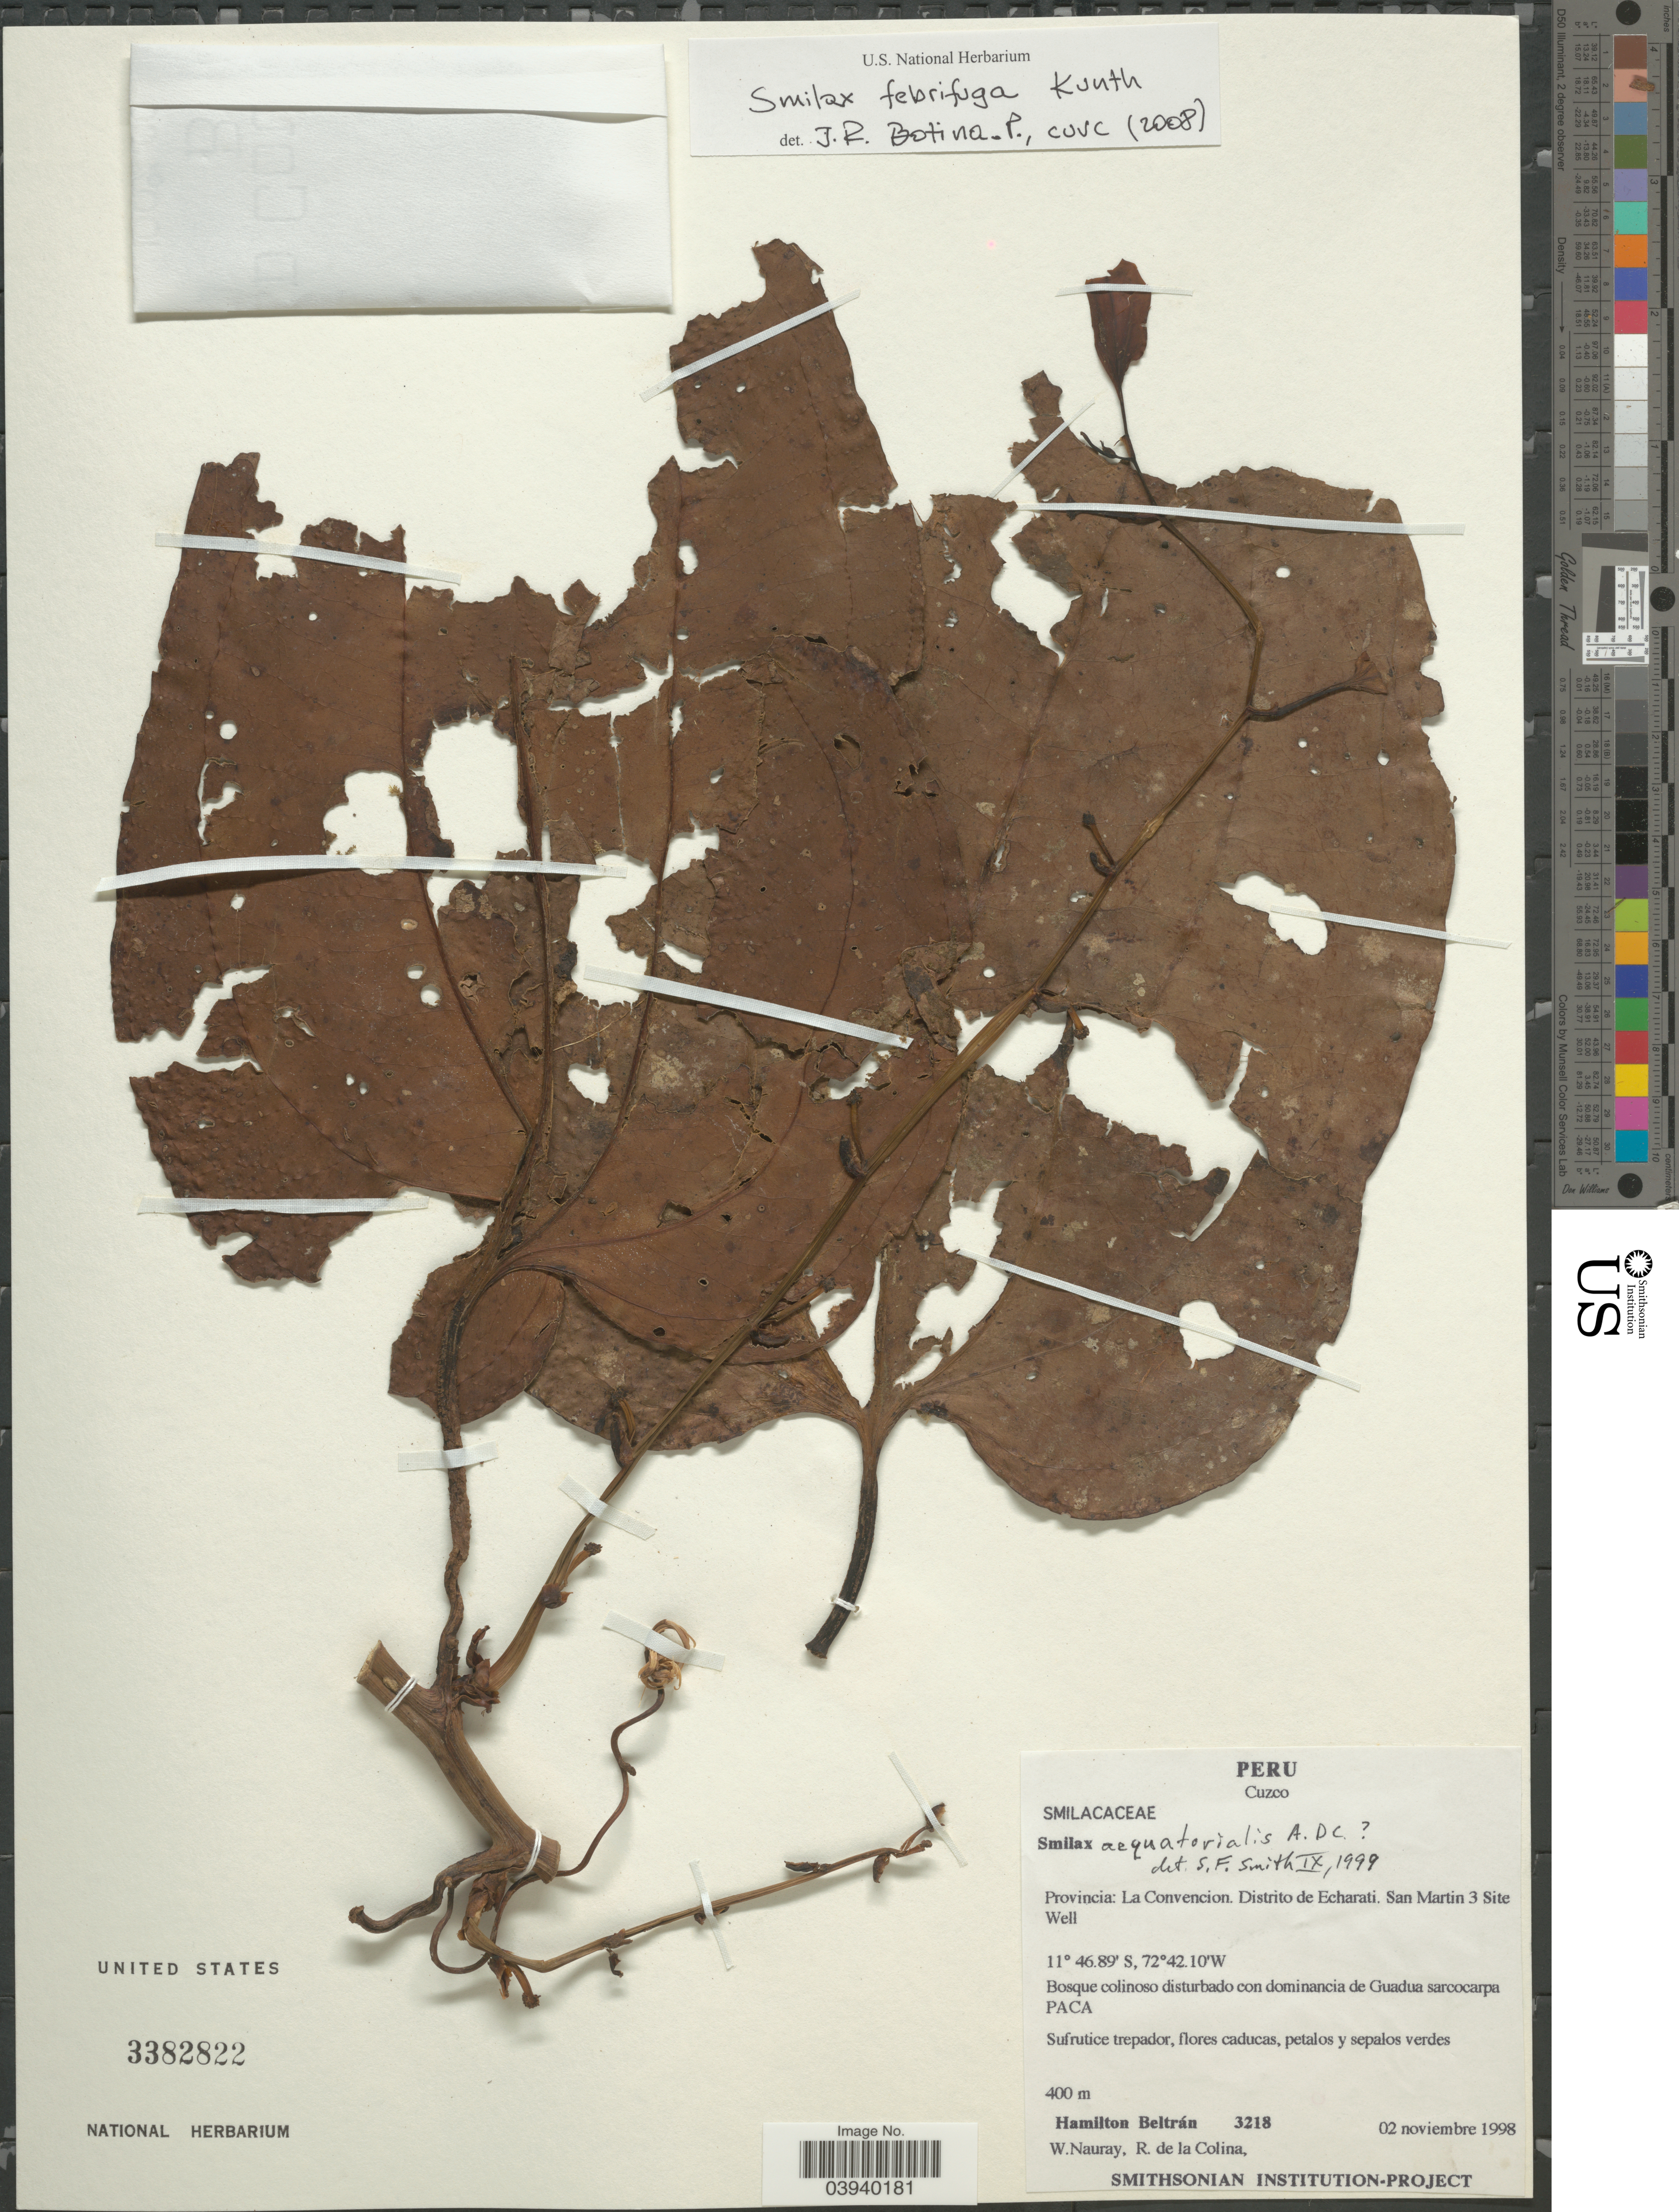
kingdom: Plantae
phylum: Tracheophyta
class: Liliopsida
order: Liliales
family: Smilacaceae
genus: Smilax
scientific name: Smilax febrifuga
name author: Kunth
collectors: H. Beltrán, W. Nauray & R. de La Colina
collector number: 3218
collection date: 1998-11-02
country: Peru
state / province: Cusco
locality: Cuzco. Provincia: La Convenvion, Distrito de Echarati. San Martin 3 Site Well.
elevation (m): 400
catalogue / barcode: US 3382822